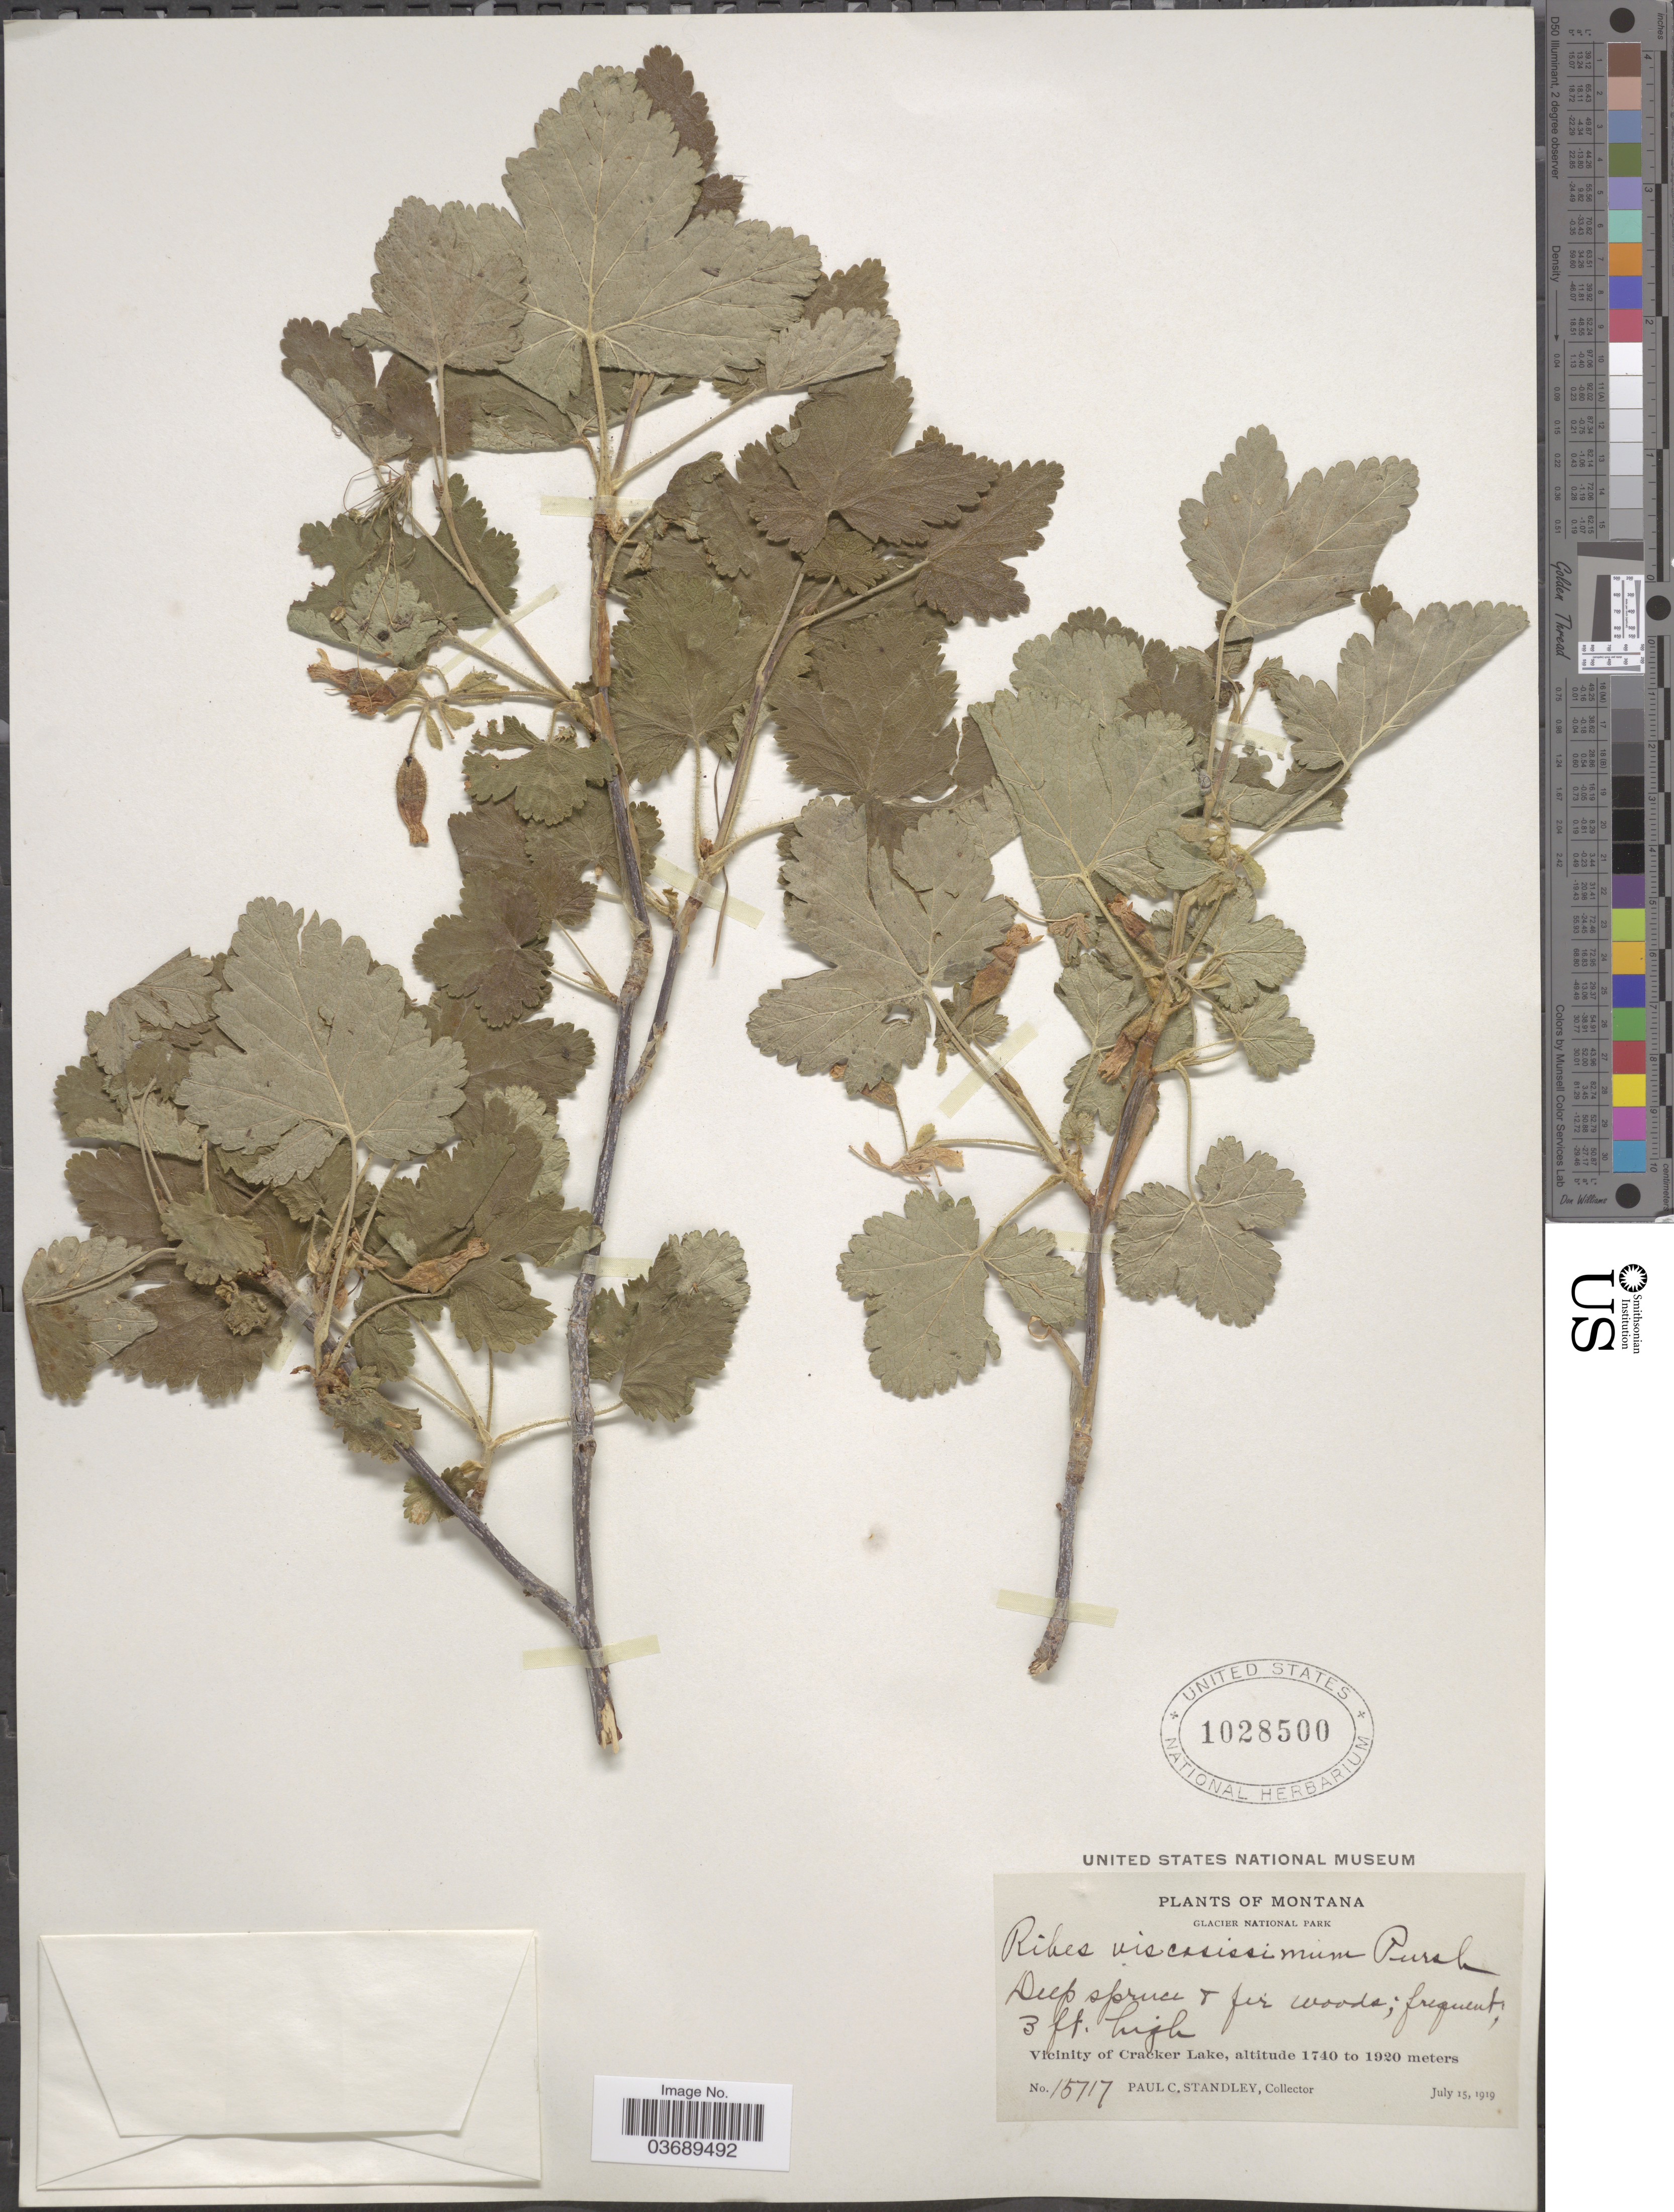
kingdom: Plantae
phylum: Tracheophyta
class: Magnoliopsida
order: Saxifragales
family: Grossulariaceae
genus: Ribes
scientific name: Ribes viscosissimum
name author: Pursh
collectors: P. C. Standley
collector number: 15717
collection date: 1919-07-15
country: United States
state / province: Montana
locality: Glacier National Park. Vicinity of Cracker Lake.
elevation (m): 1740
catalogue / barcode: US 1028500